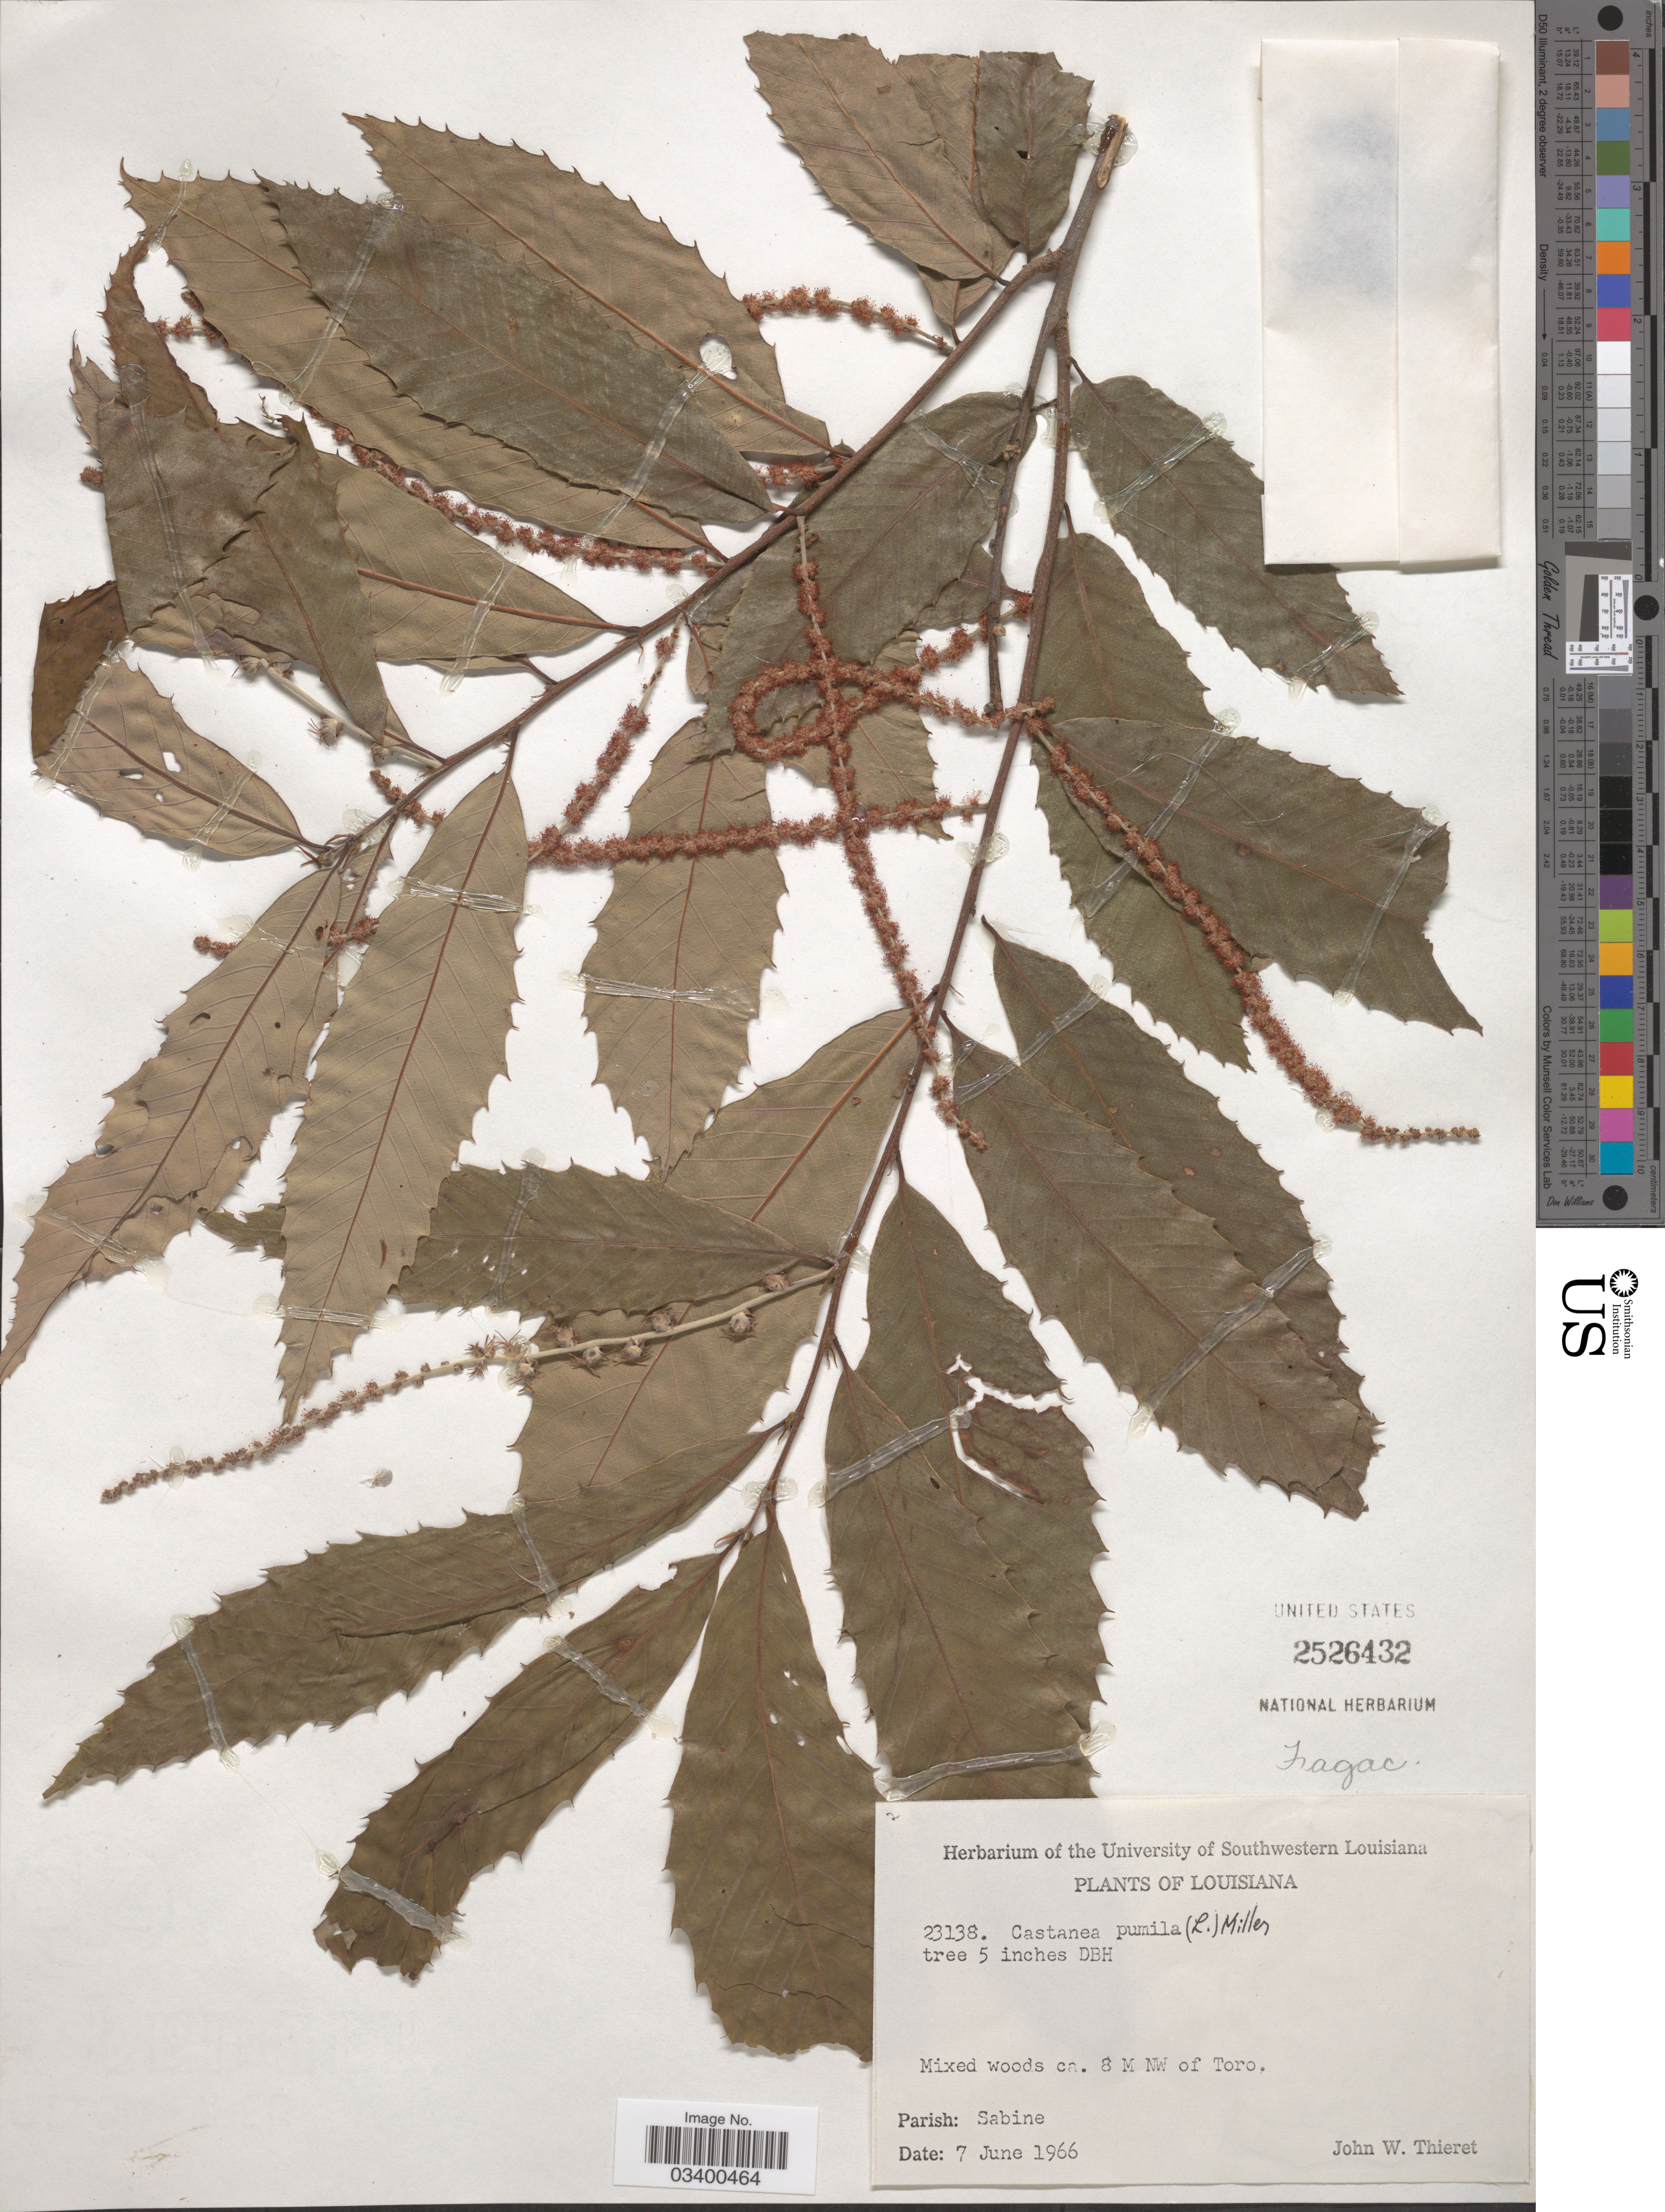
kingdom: Plantae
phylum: Tracheophyta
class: Magnoliopsida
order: Fagales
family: Fagaceae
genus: Castanea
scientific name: Castanea pumila var. pumila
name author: (L.) Mill.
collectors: J. W. Thieret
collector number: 23138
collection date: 1966-06-07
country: United States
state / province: Louisiana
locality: Ca. 8 M NW of Toro. Parish: Sabine.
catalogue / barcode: US 2526432